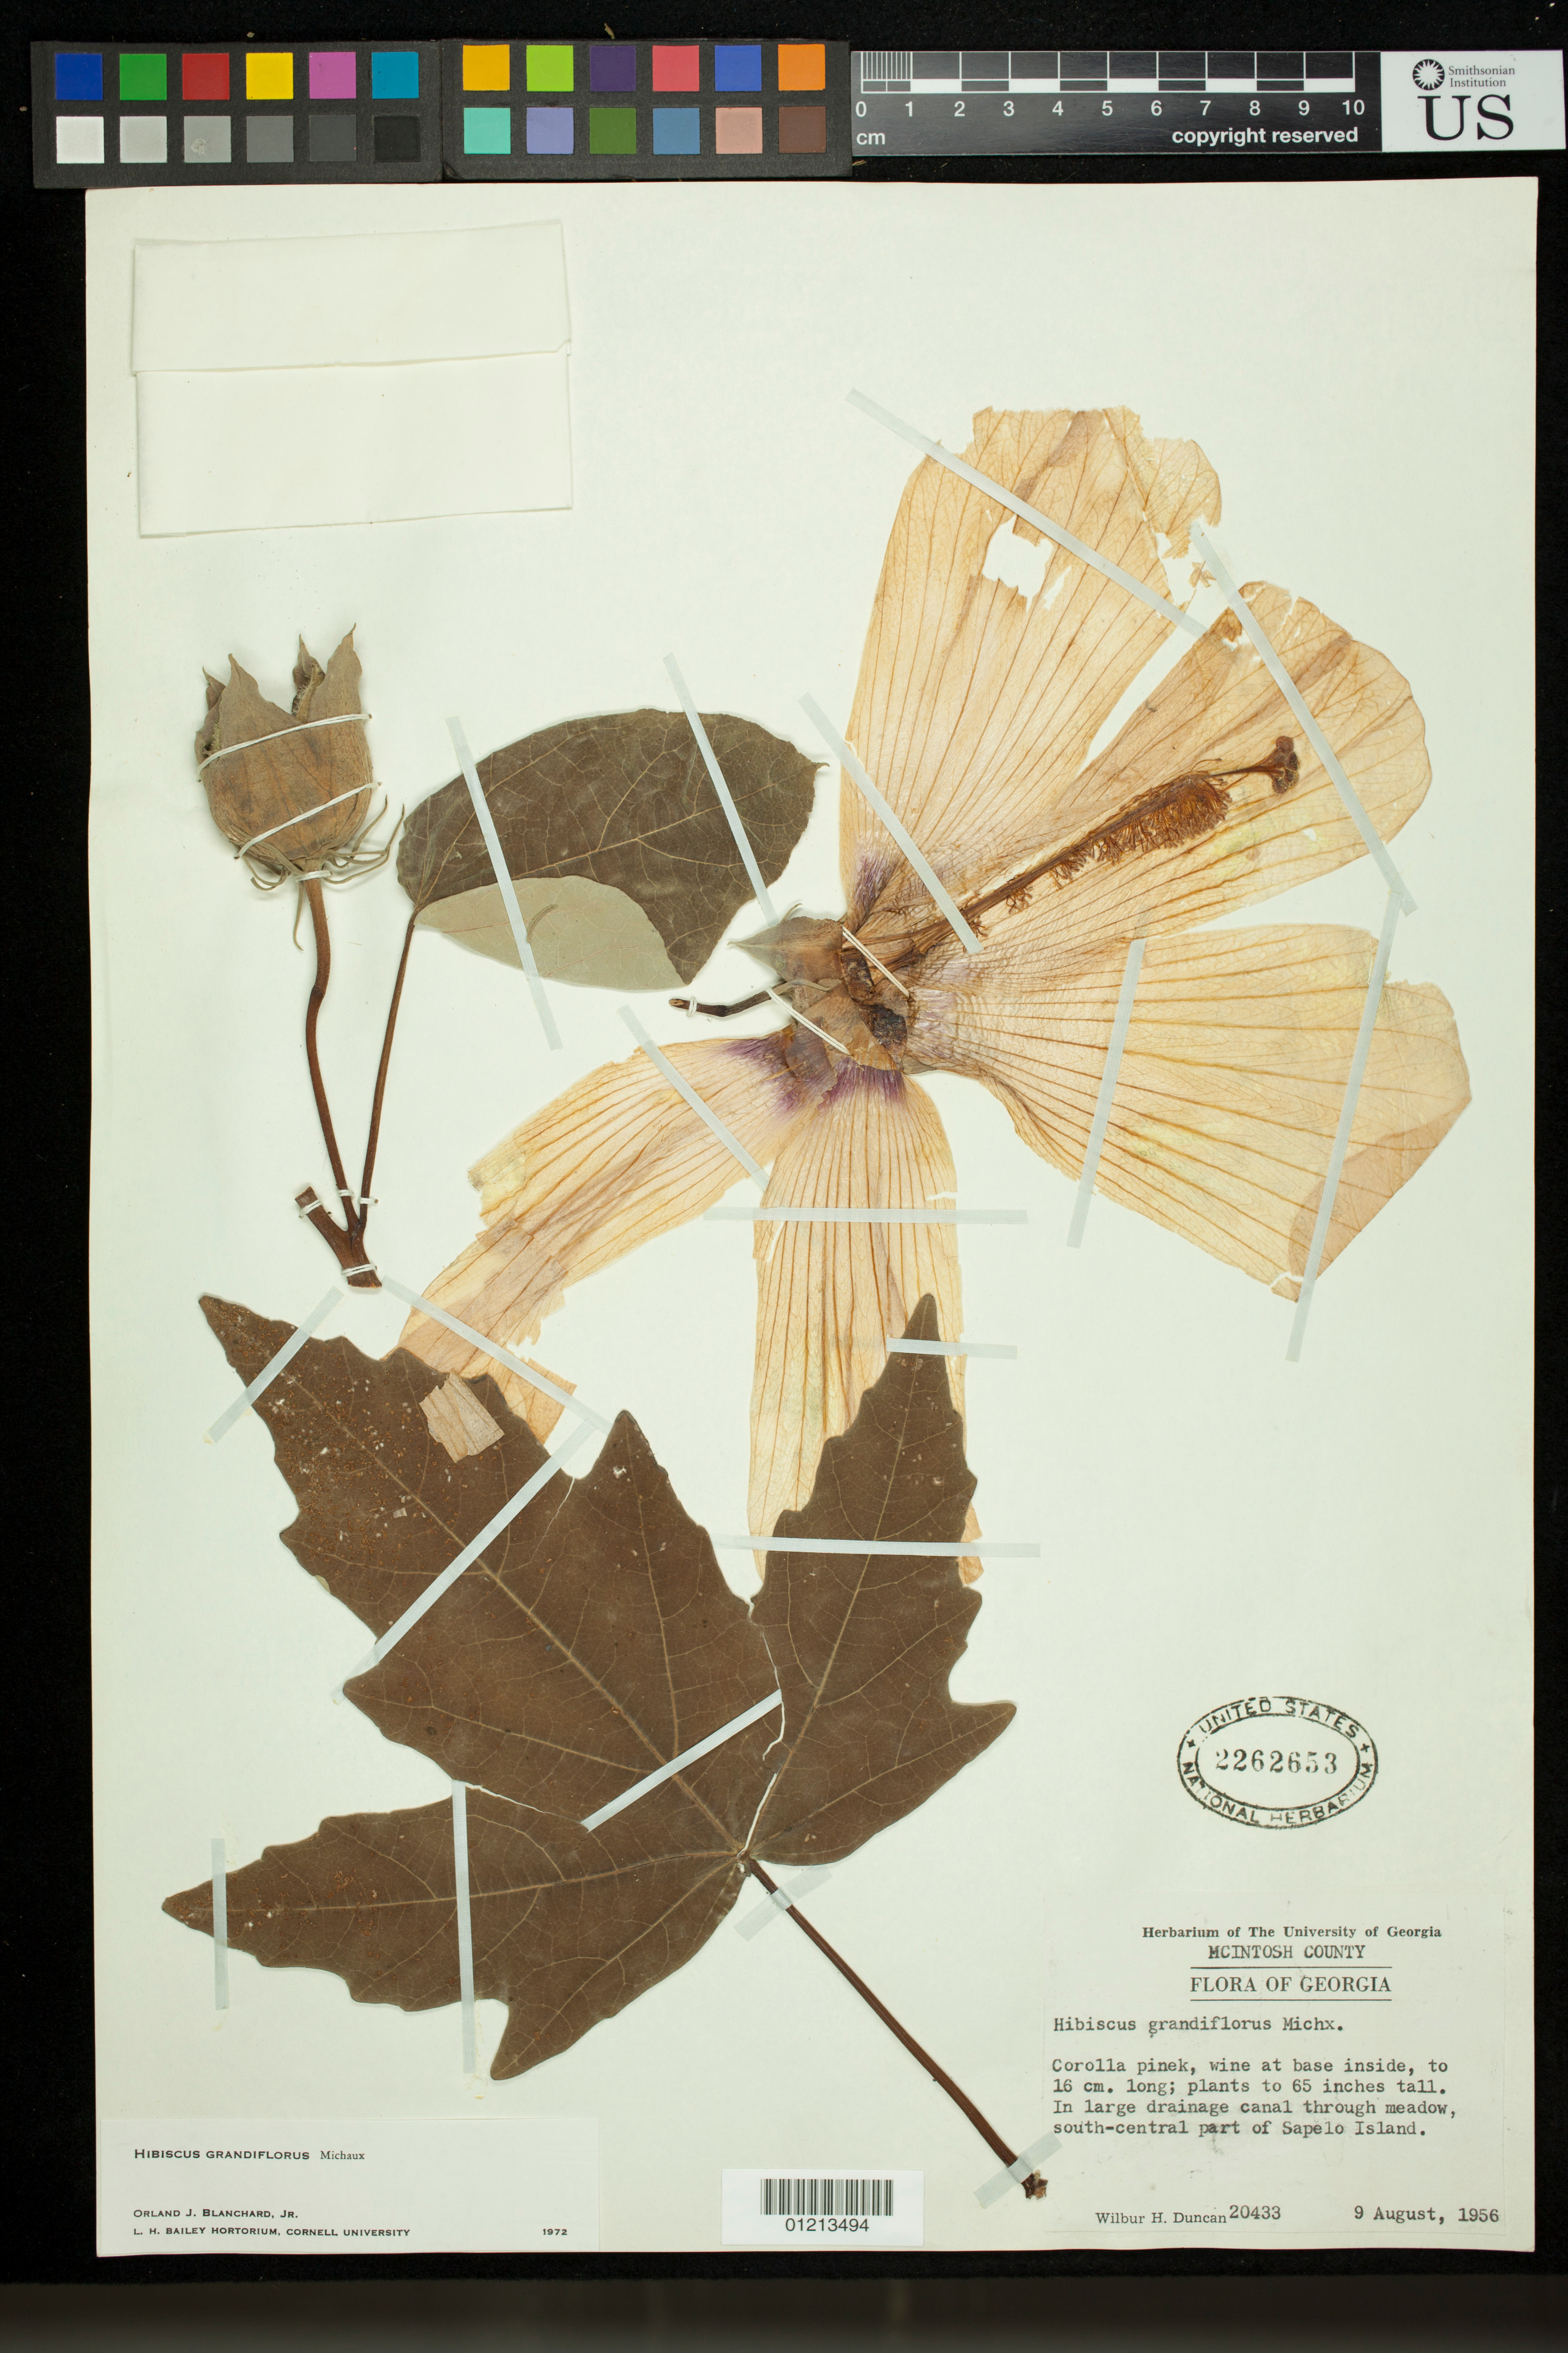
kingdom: Plantae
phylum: Tracheophyta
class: Magnoliopsida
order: Malvales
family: Malvaceae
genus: Hibiscus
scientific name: Hibiscus grandiflorus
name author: Michx.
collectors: W. H. Duncan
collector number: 20433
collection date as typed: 08 Sep 1956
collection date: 1956-09-08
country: United States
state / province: Georgia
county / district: McIntosh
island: Sapelo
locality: In large drainage canal through meadow, south central part of Sapelo Island, McIntosh County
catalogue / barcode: US 2262653